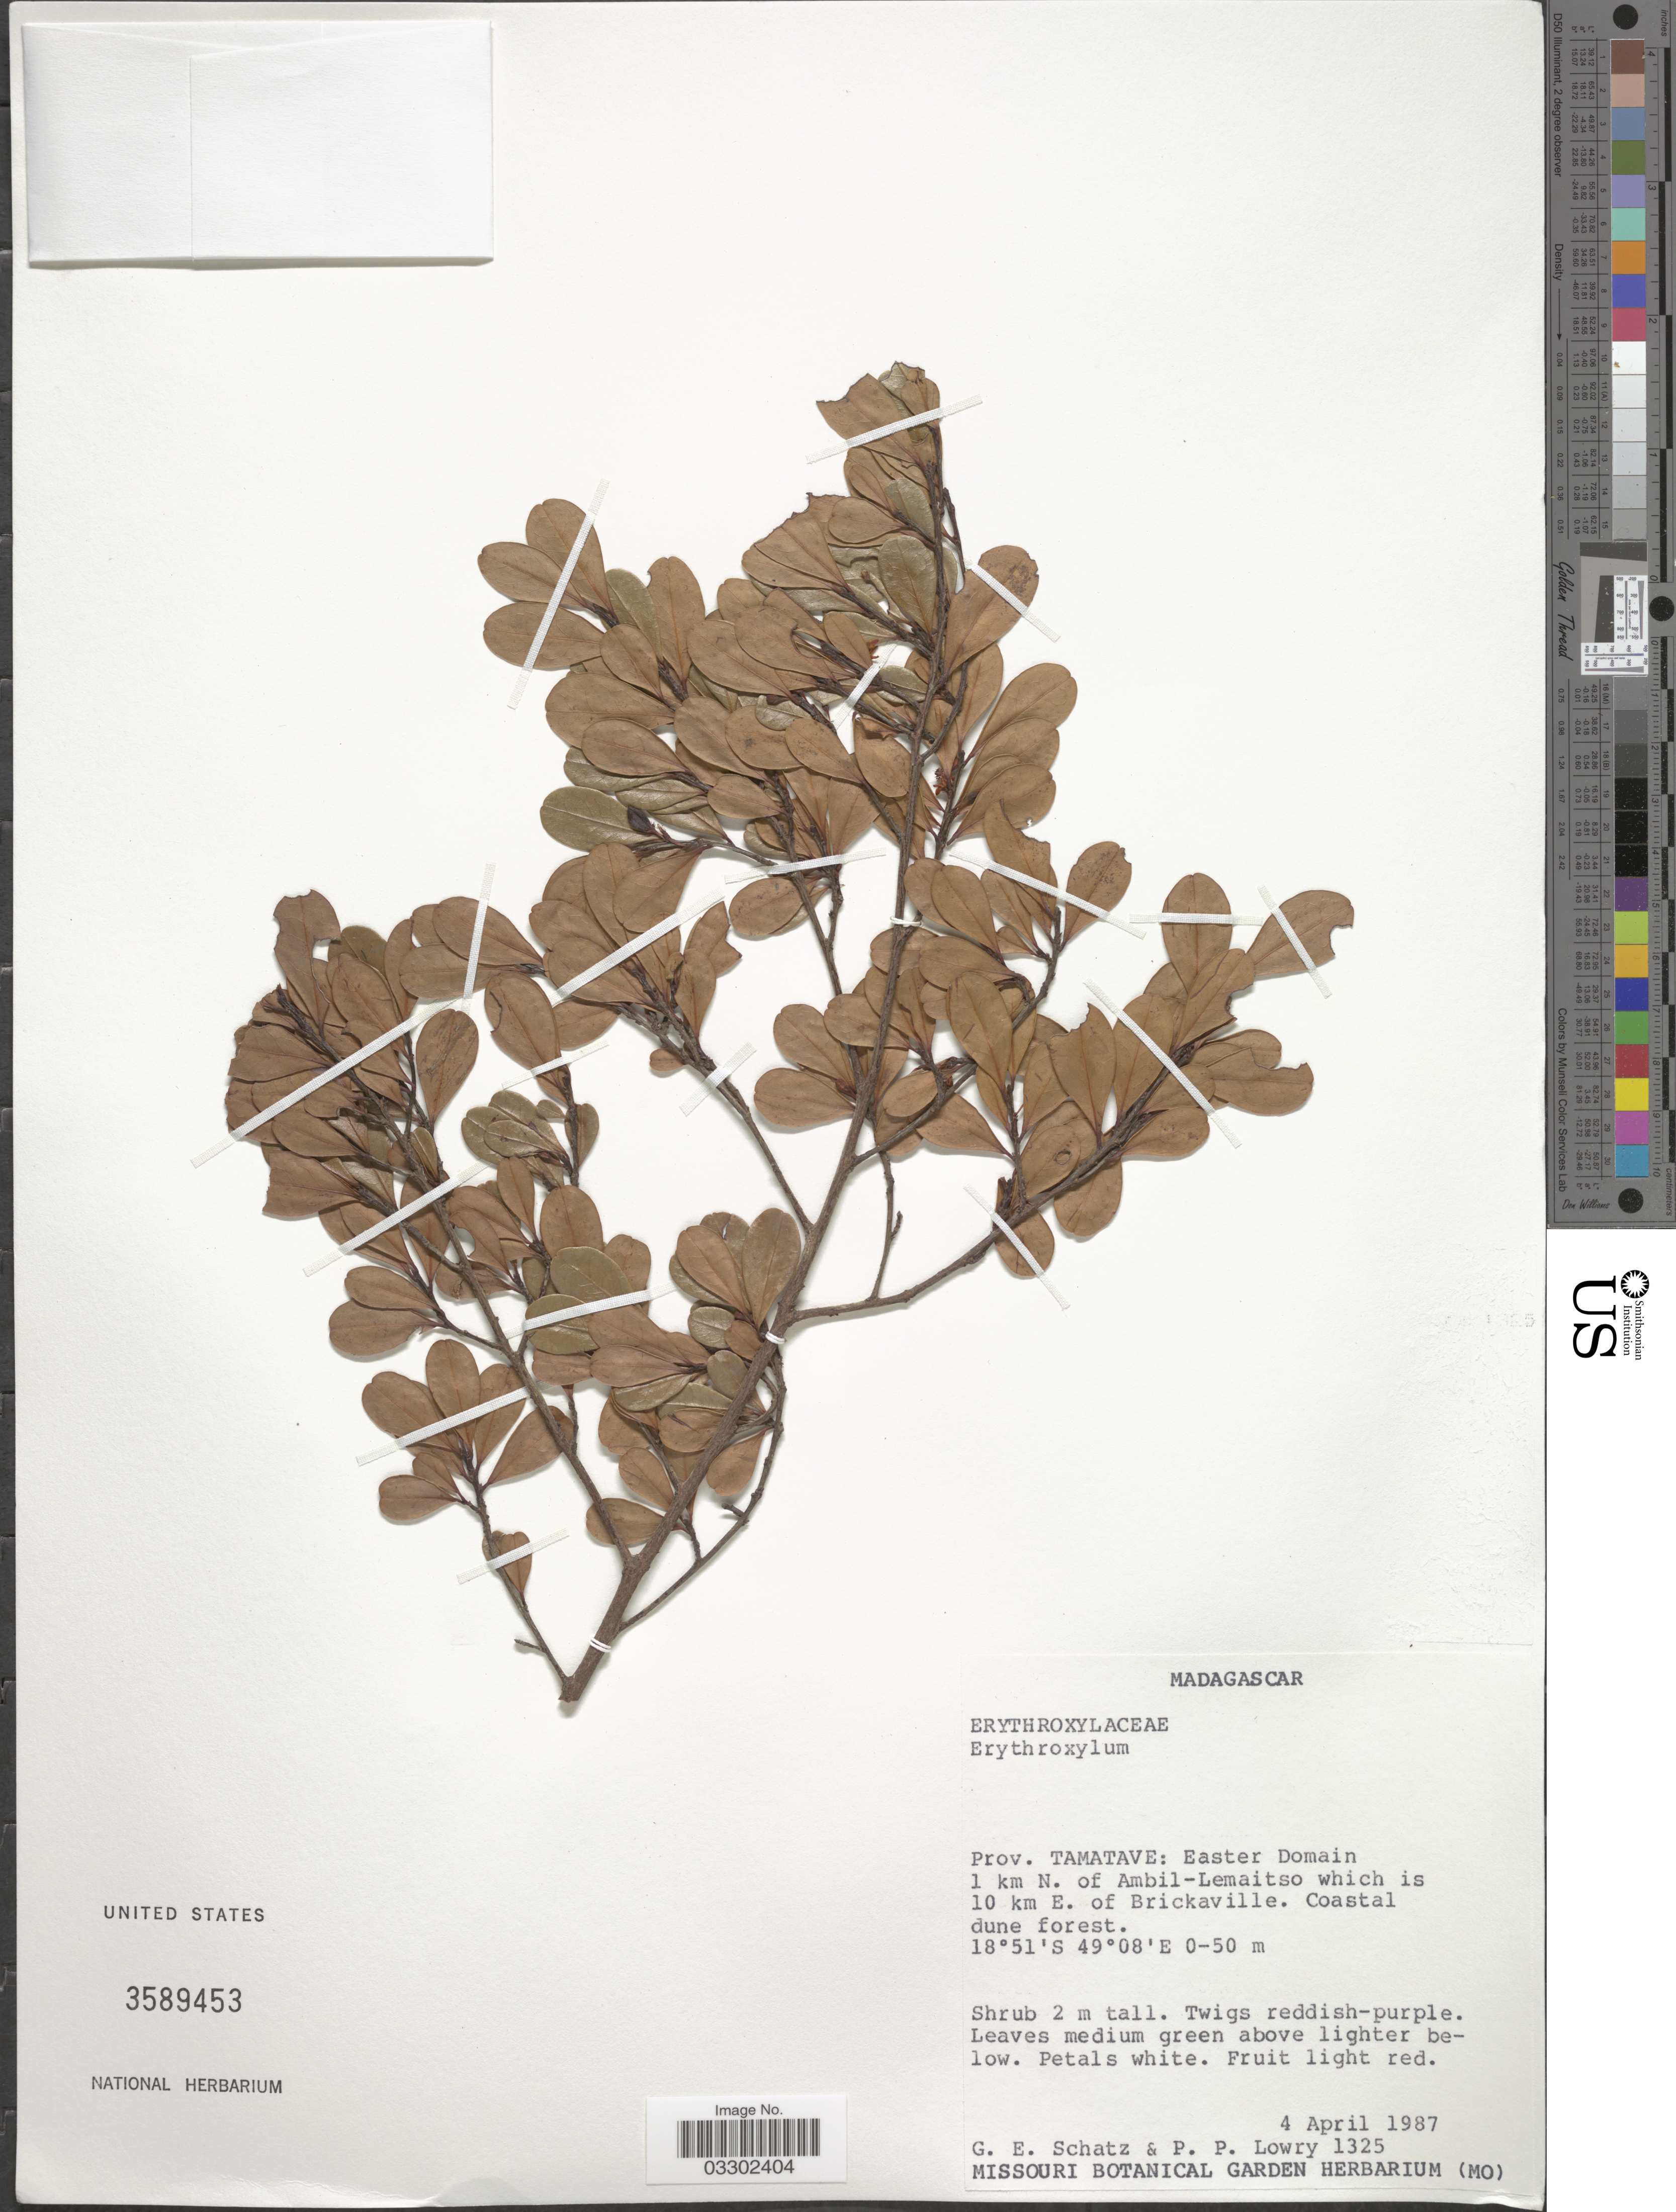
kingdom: Plantae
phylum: Tracheophyta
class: Magnoliopsida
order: Malpighiales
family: Erythroxylaceae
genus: Erythroxylum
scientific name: Erythroxylum sp.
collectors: G. Schatz & P. Lowry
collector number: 1325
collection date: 1987-04-04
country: Madagascar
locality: Prov. Tamatave: Easter Domain 1 km. N. of Ambil-Lemaitso which is 10 km E. of Brickaville.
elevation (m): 0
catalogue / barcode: US 3589453